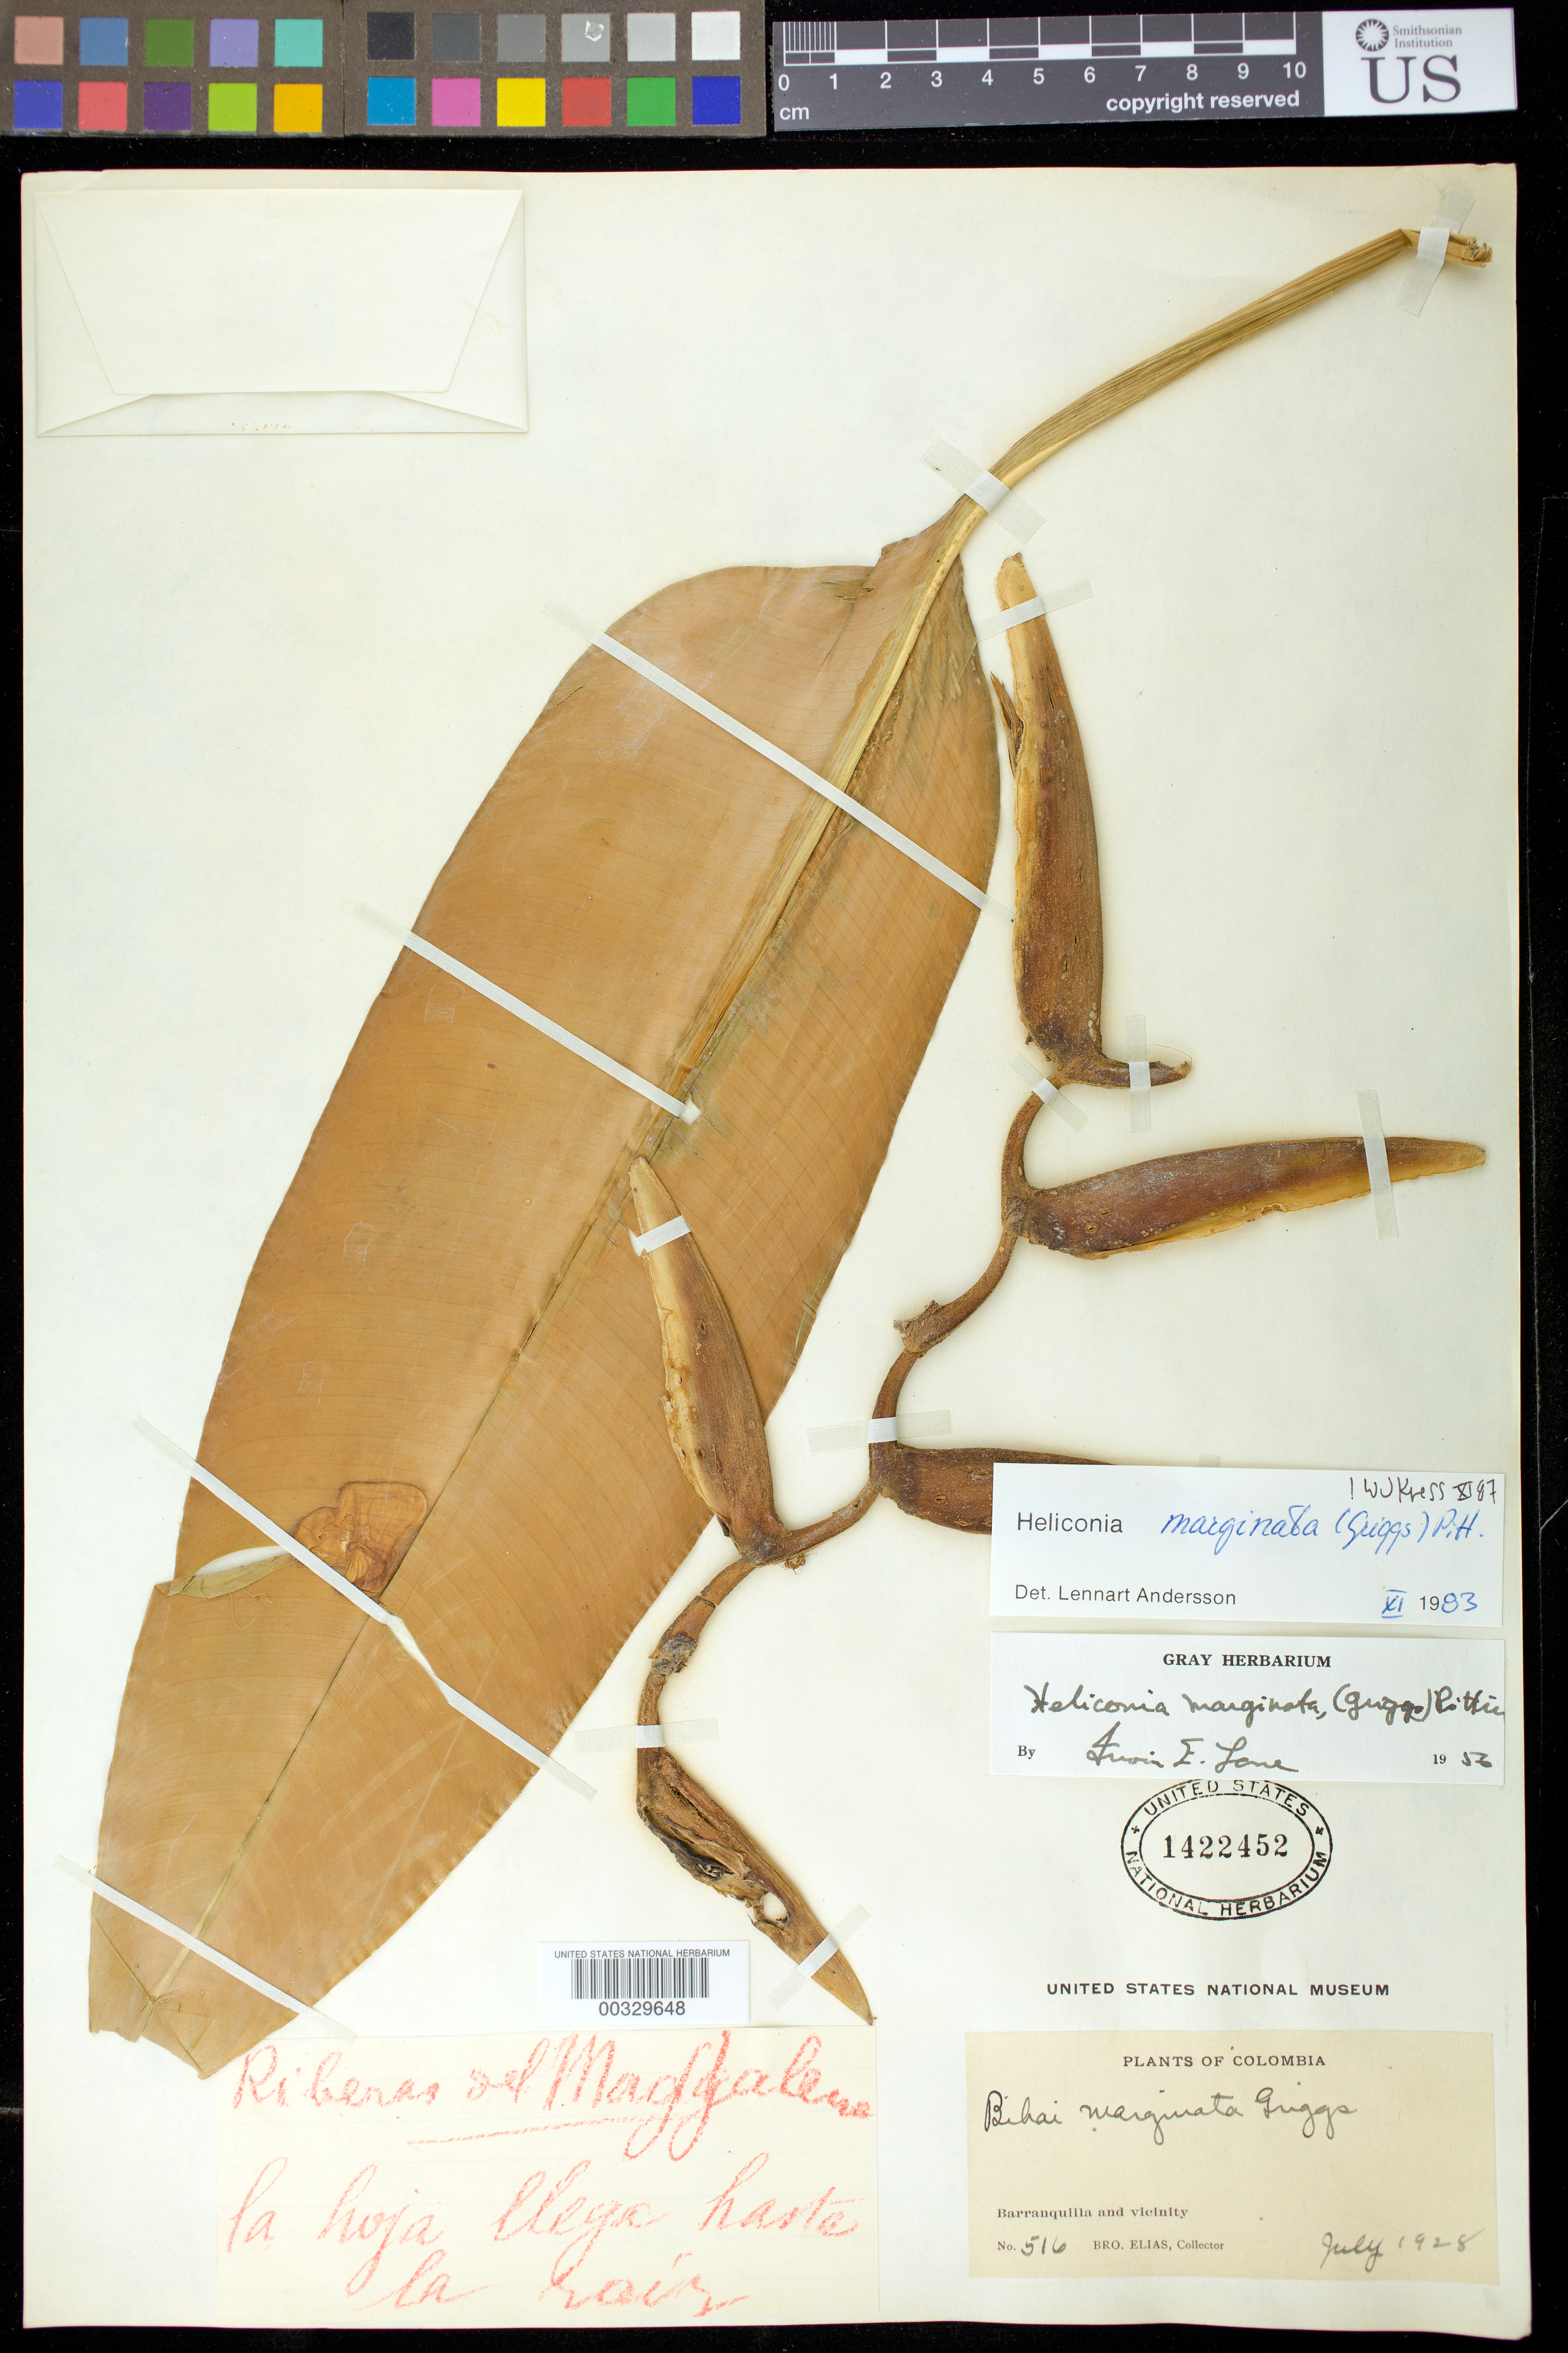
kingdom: Plantae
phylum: Tracheophyta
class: Liliopsida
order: Zingiberales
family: Heliconiaceae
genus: Heliconia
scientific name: Heliconia marginata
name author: (R.F. Griggs) Pittier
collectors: Bro. Elias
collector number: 516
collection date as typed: Jul 1928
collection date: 1928-07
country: Colombia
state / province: Atlántico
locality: Barranquilla and vicinity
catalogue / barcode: US 1422452